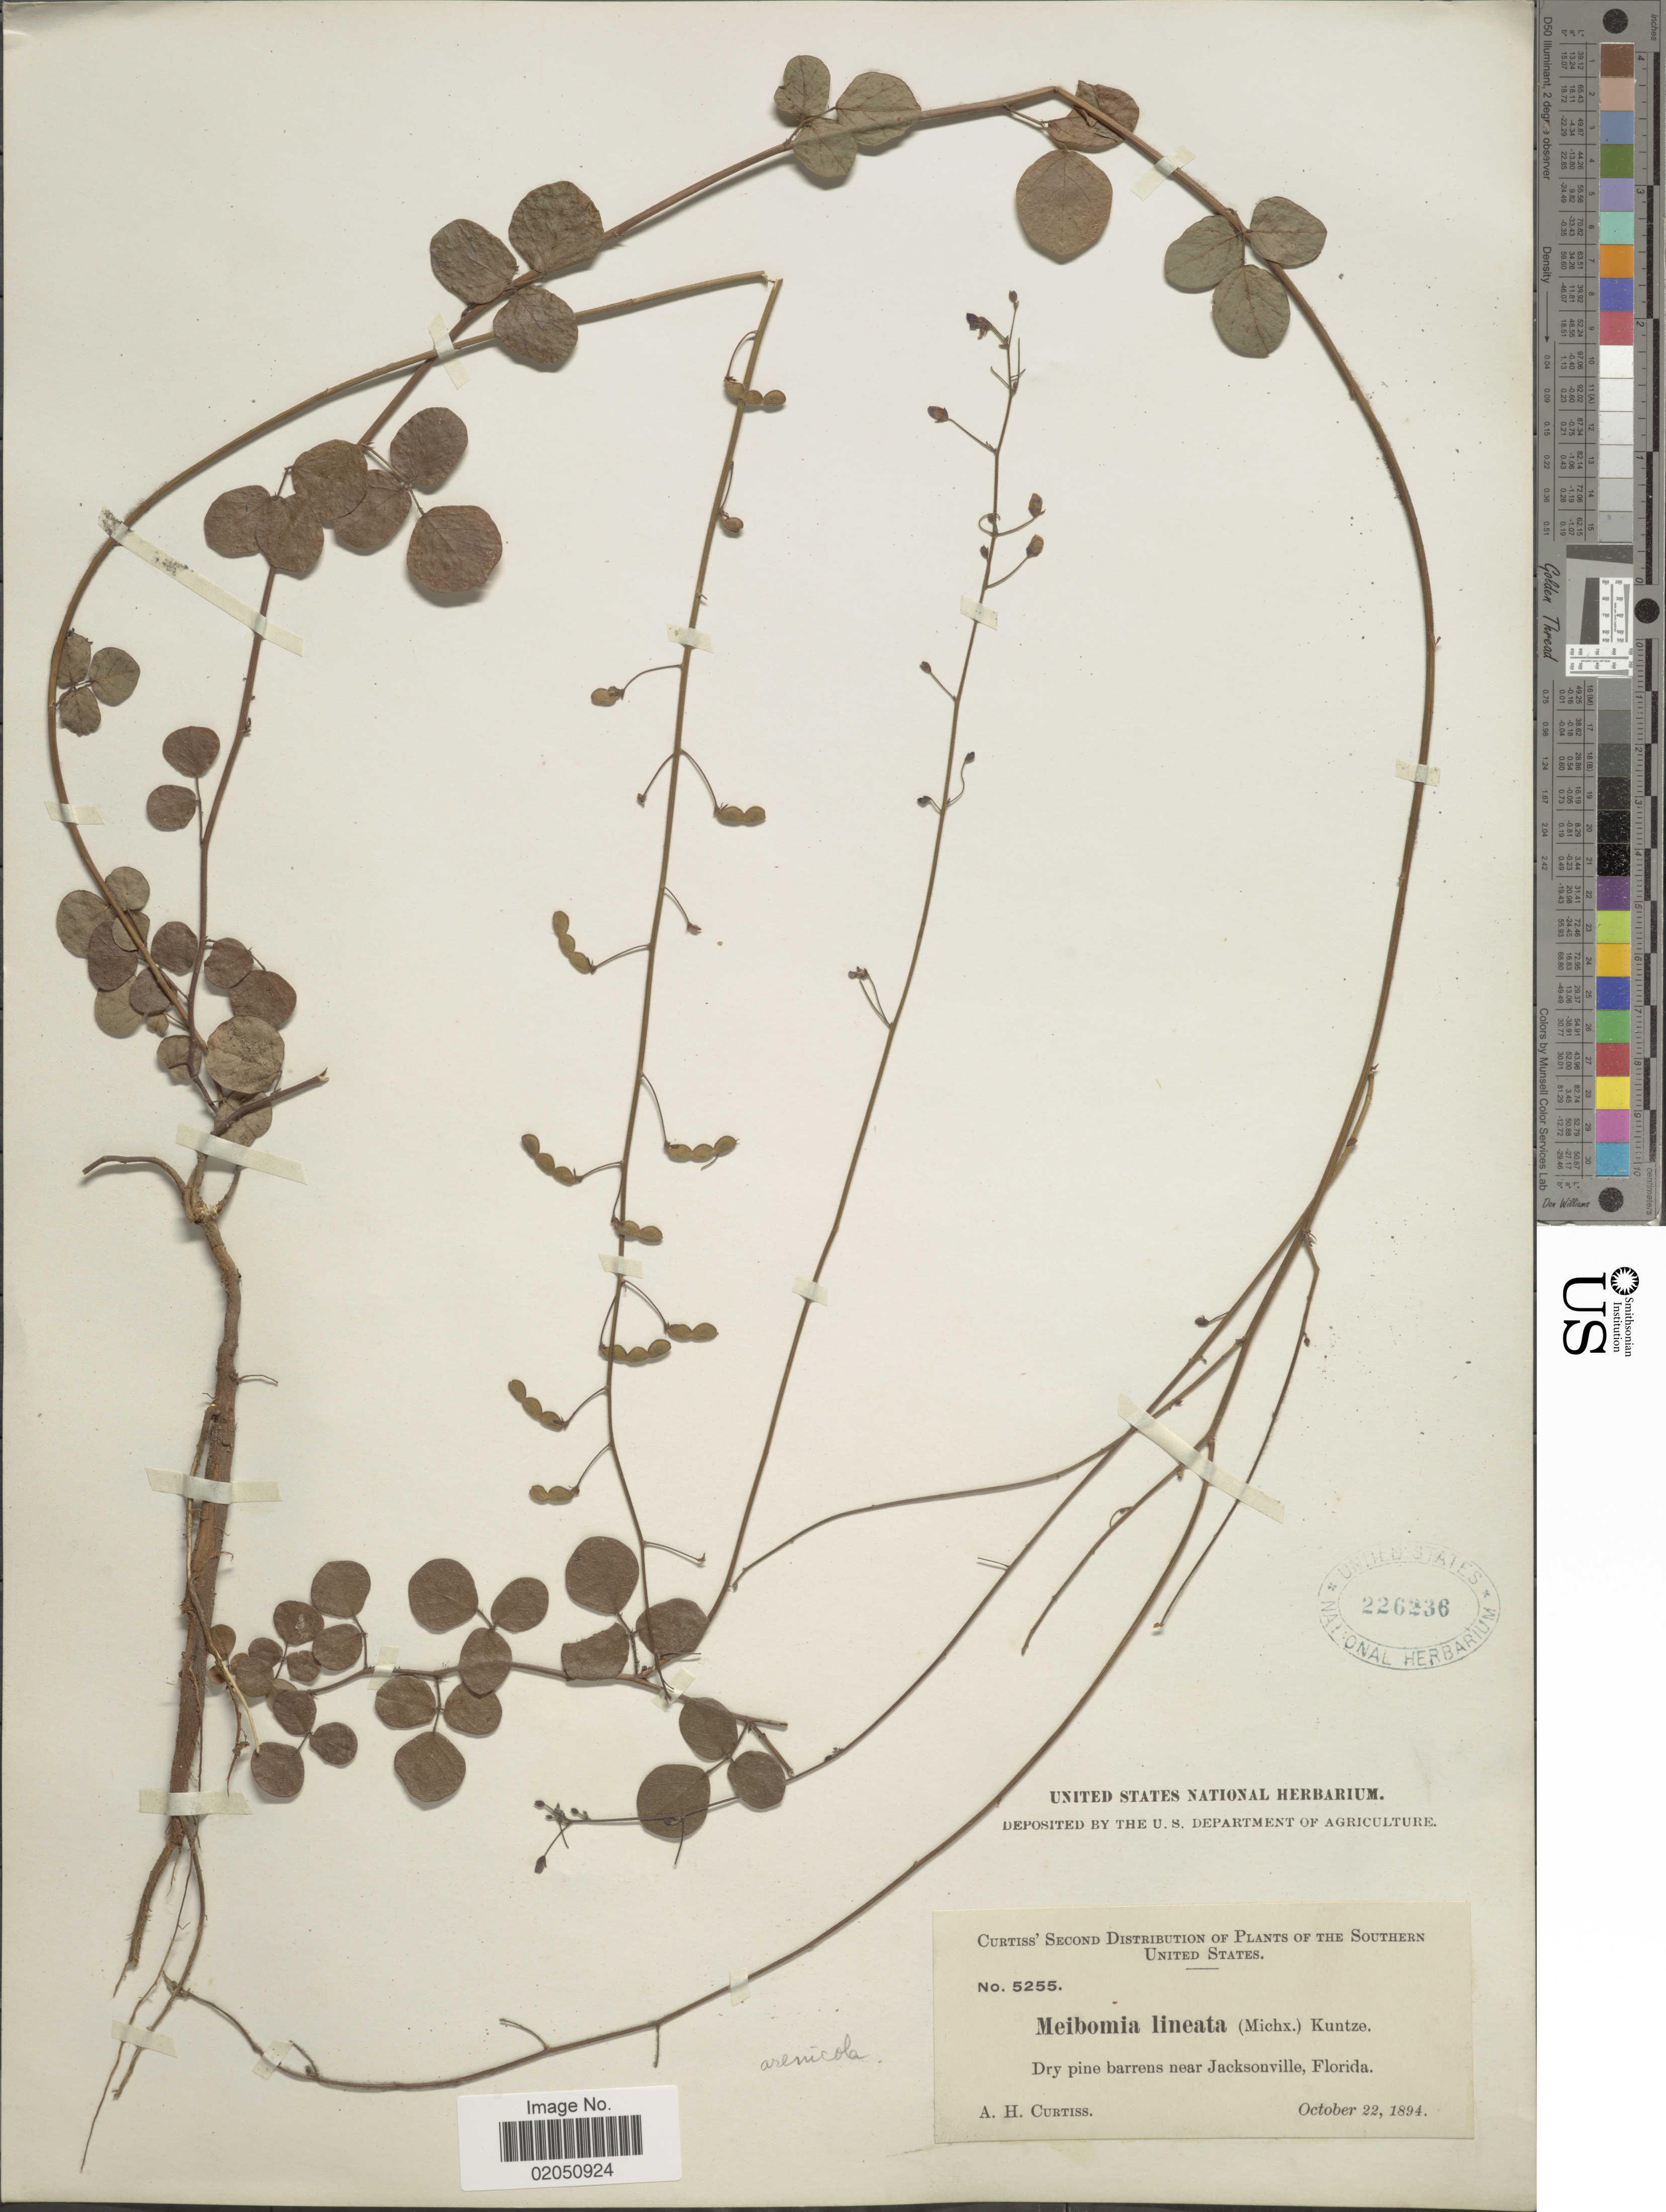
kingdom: Plantae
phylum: Tracheophyta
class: Magnoliopsida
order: Fabales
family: Fabaceae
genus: Desmodium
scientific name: Desmodium lineatum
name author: DC.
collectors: A. H. Curtiss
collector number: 5255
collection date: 1894-10-22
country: United States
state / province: Florida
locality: The Southern United States, Dry pine barrens near Jacksonville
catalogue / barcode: US 226236